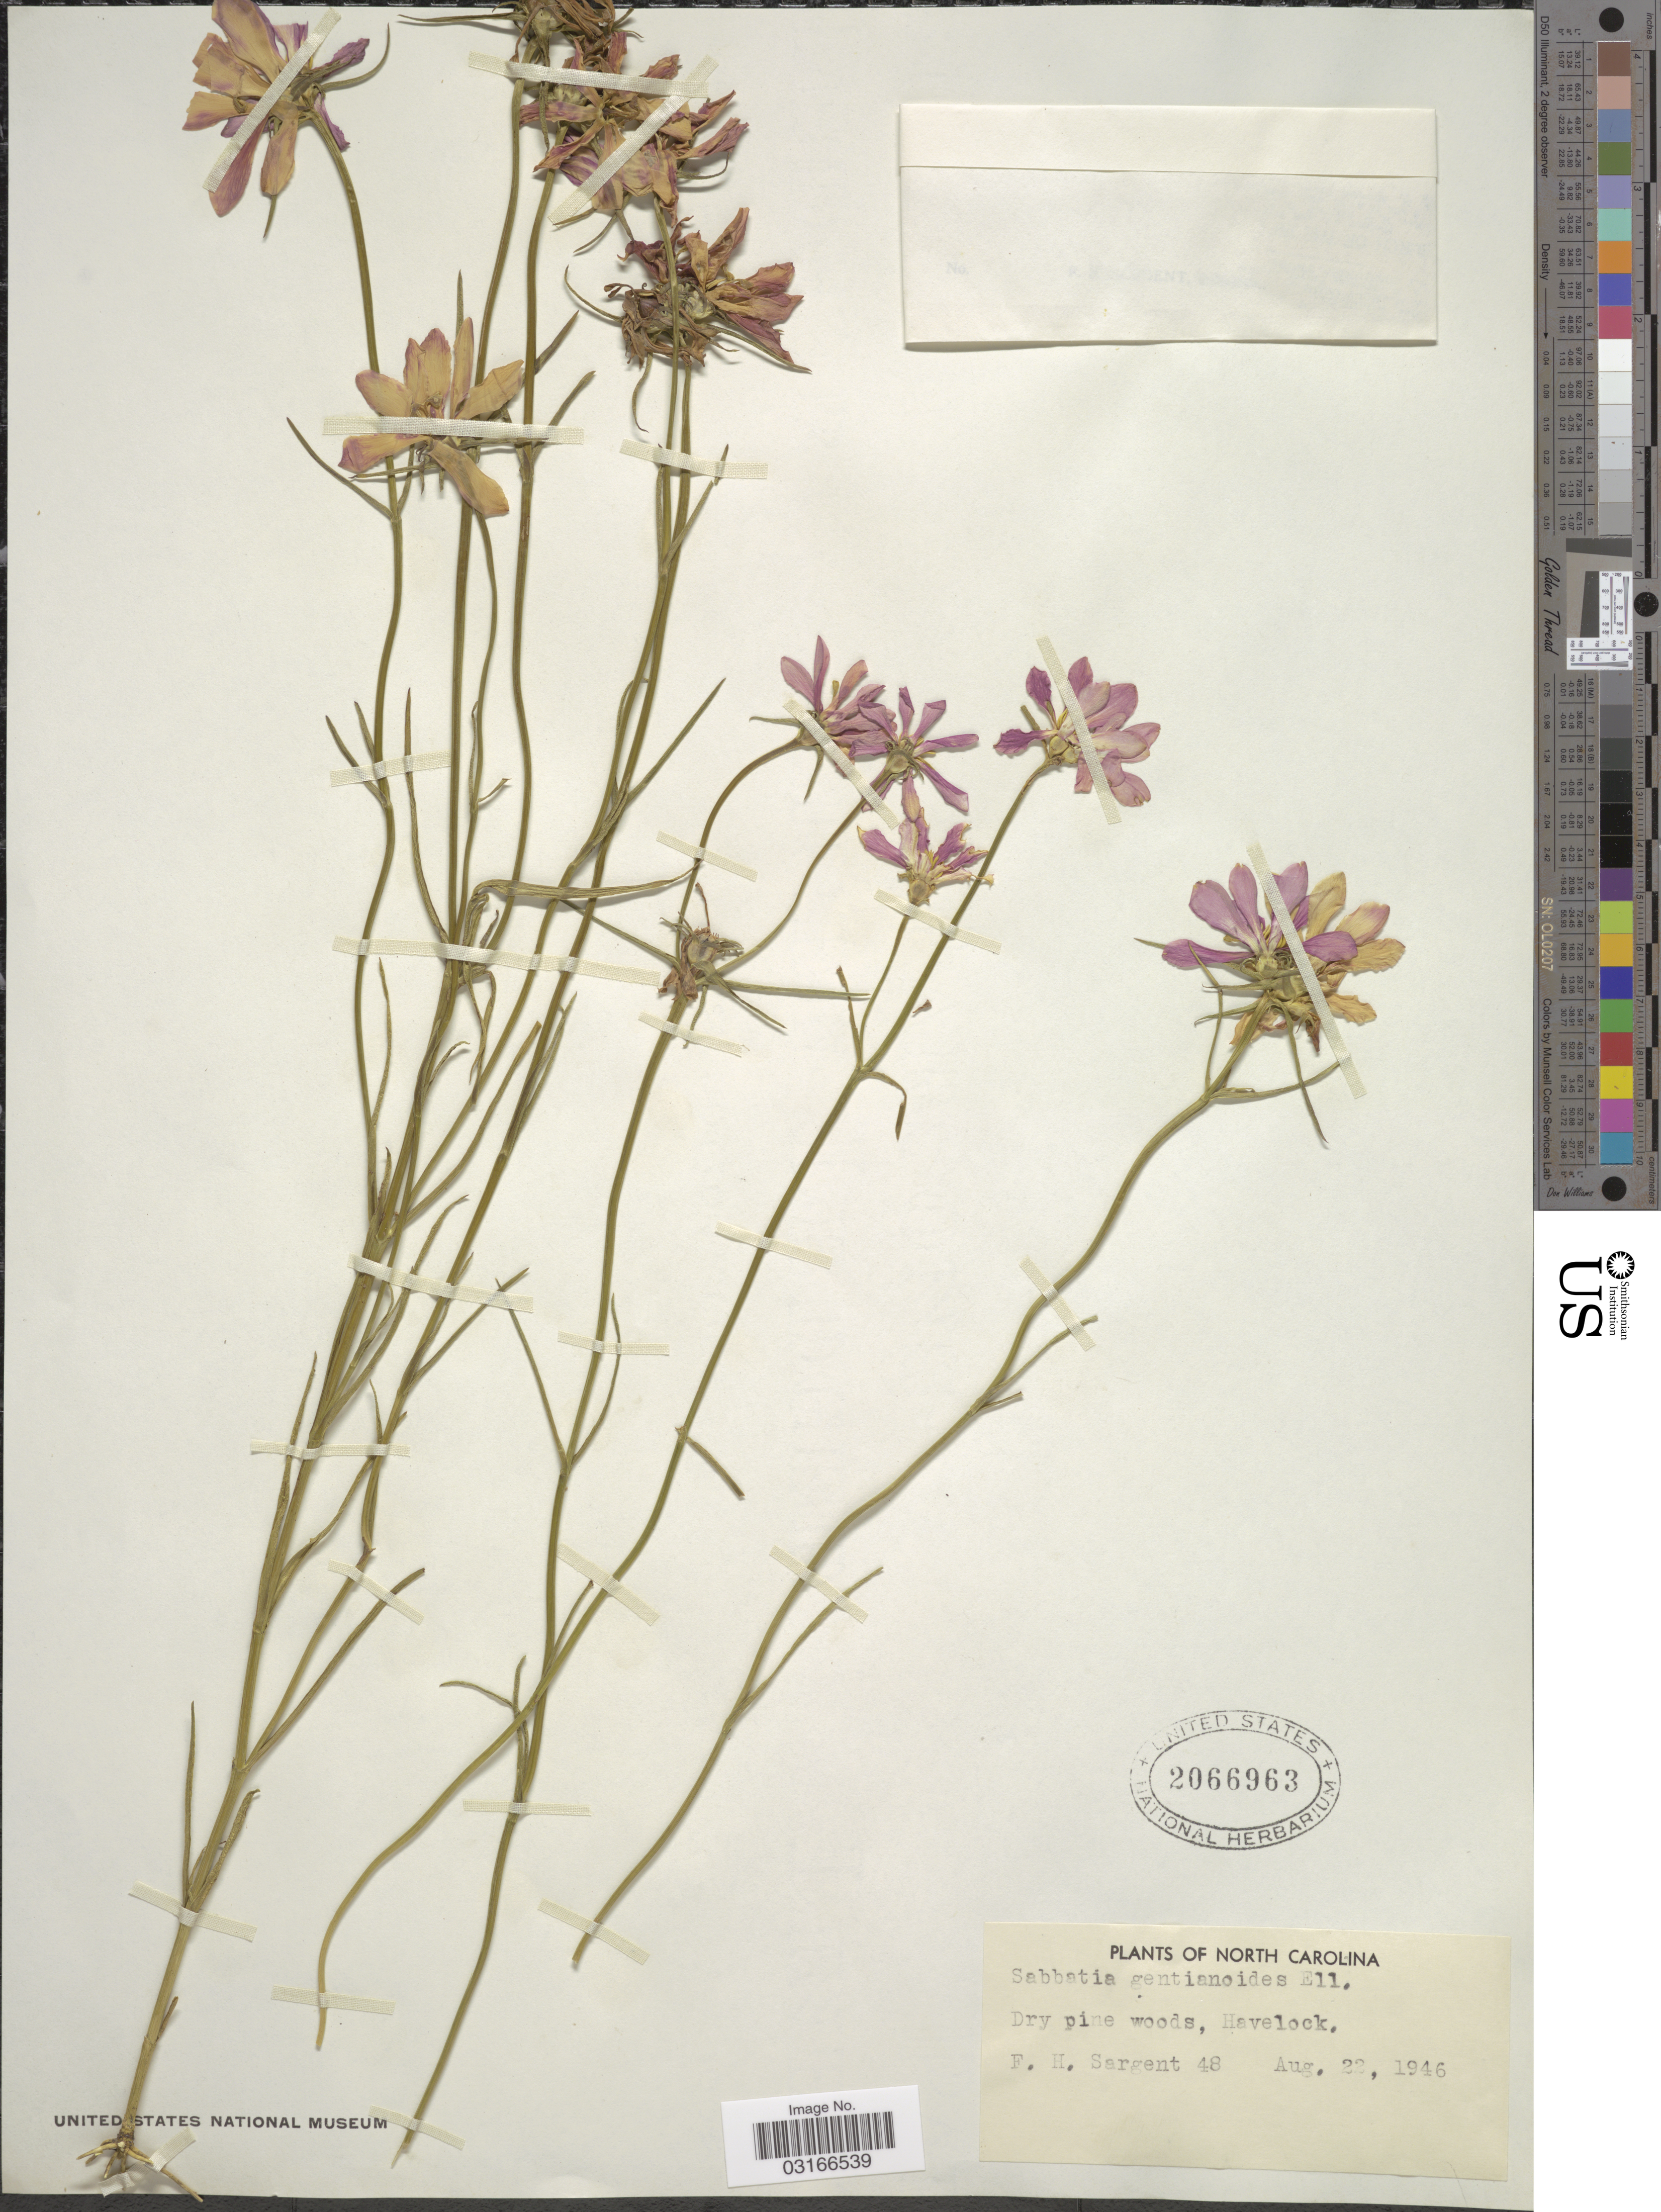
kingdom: Plantae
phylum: Tracheophyta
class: Magnoliopsida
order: Gentianales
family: Gentianaceae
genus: Sabatia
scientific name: Sabatia gentianoides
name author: Elliott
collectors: F. H. Sargent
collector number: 48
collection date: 1946-08-22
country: United States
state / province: North Carolina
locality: Dry pine woods, Havelock.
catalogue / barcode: US 2066963